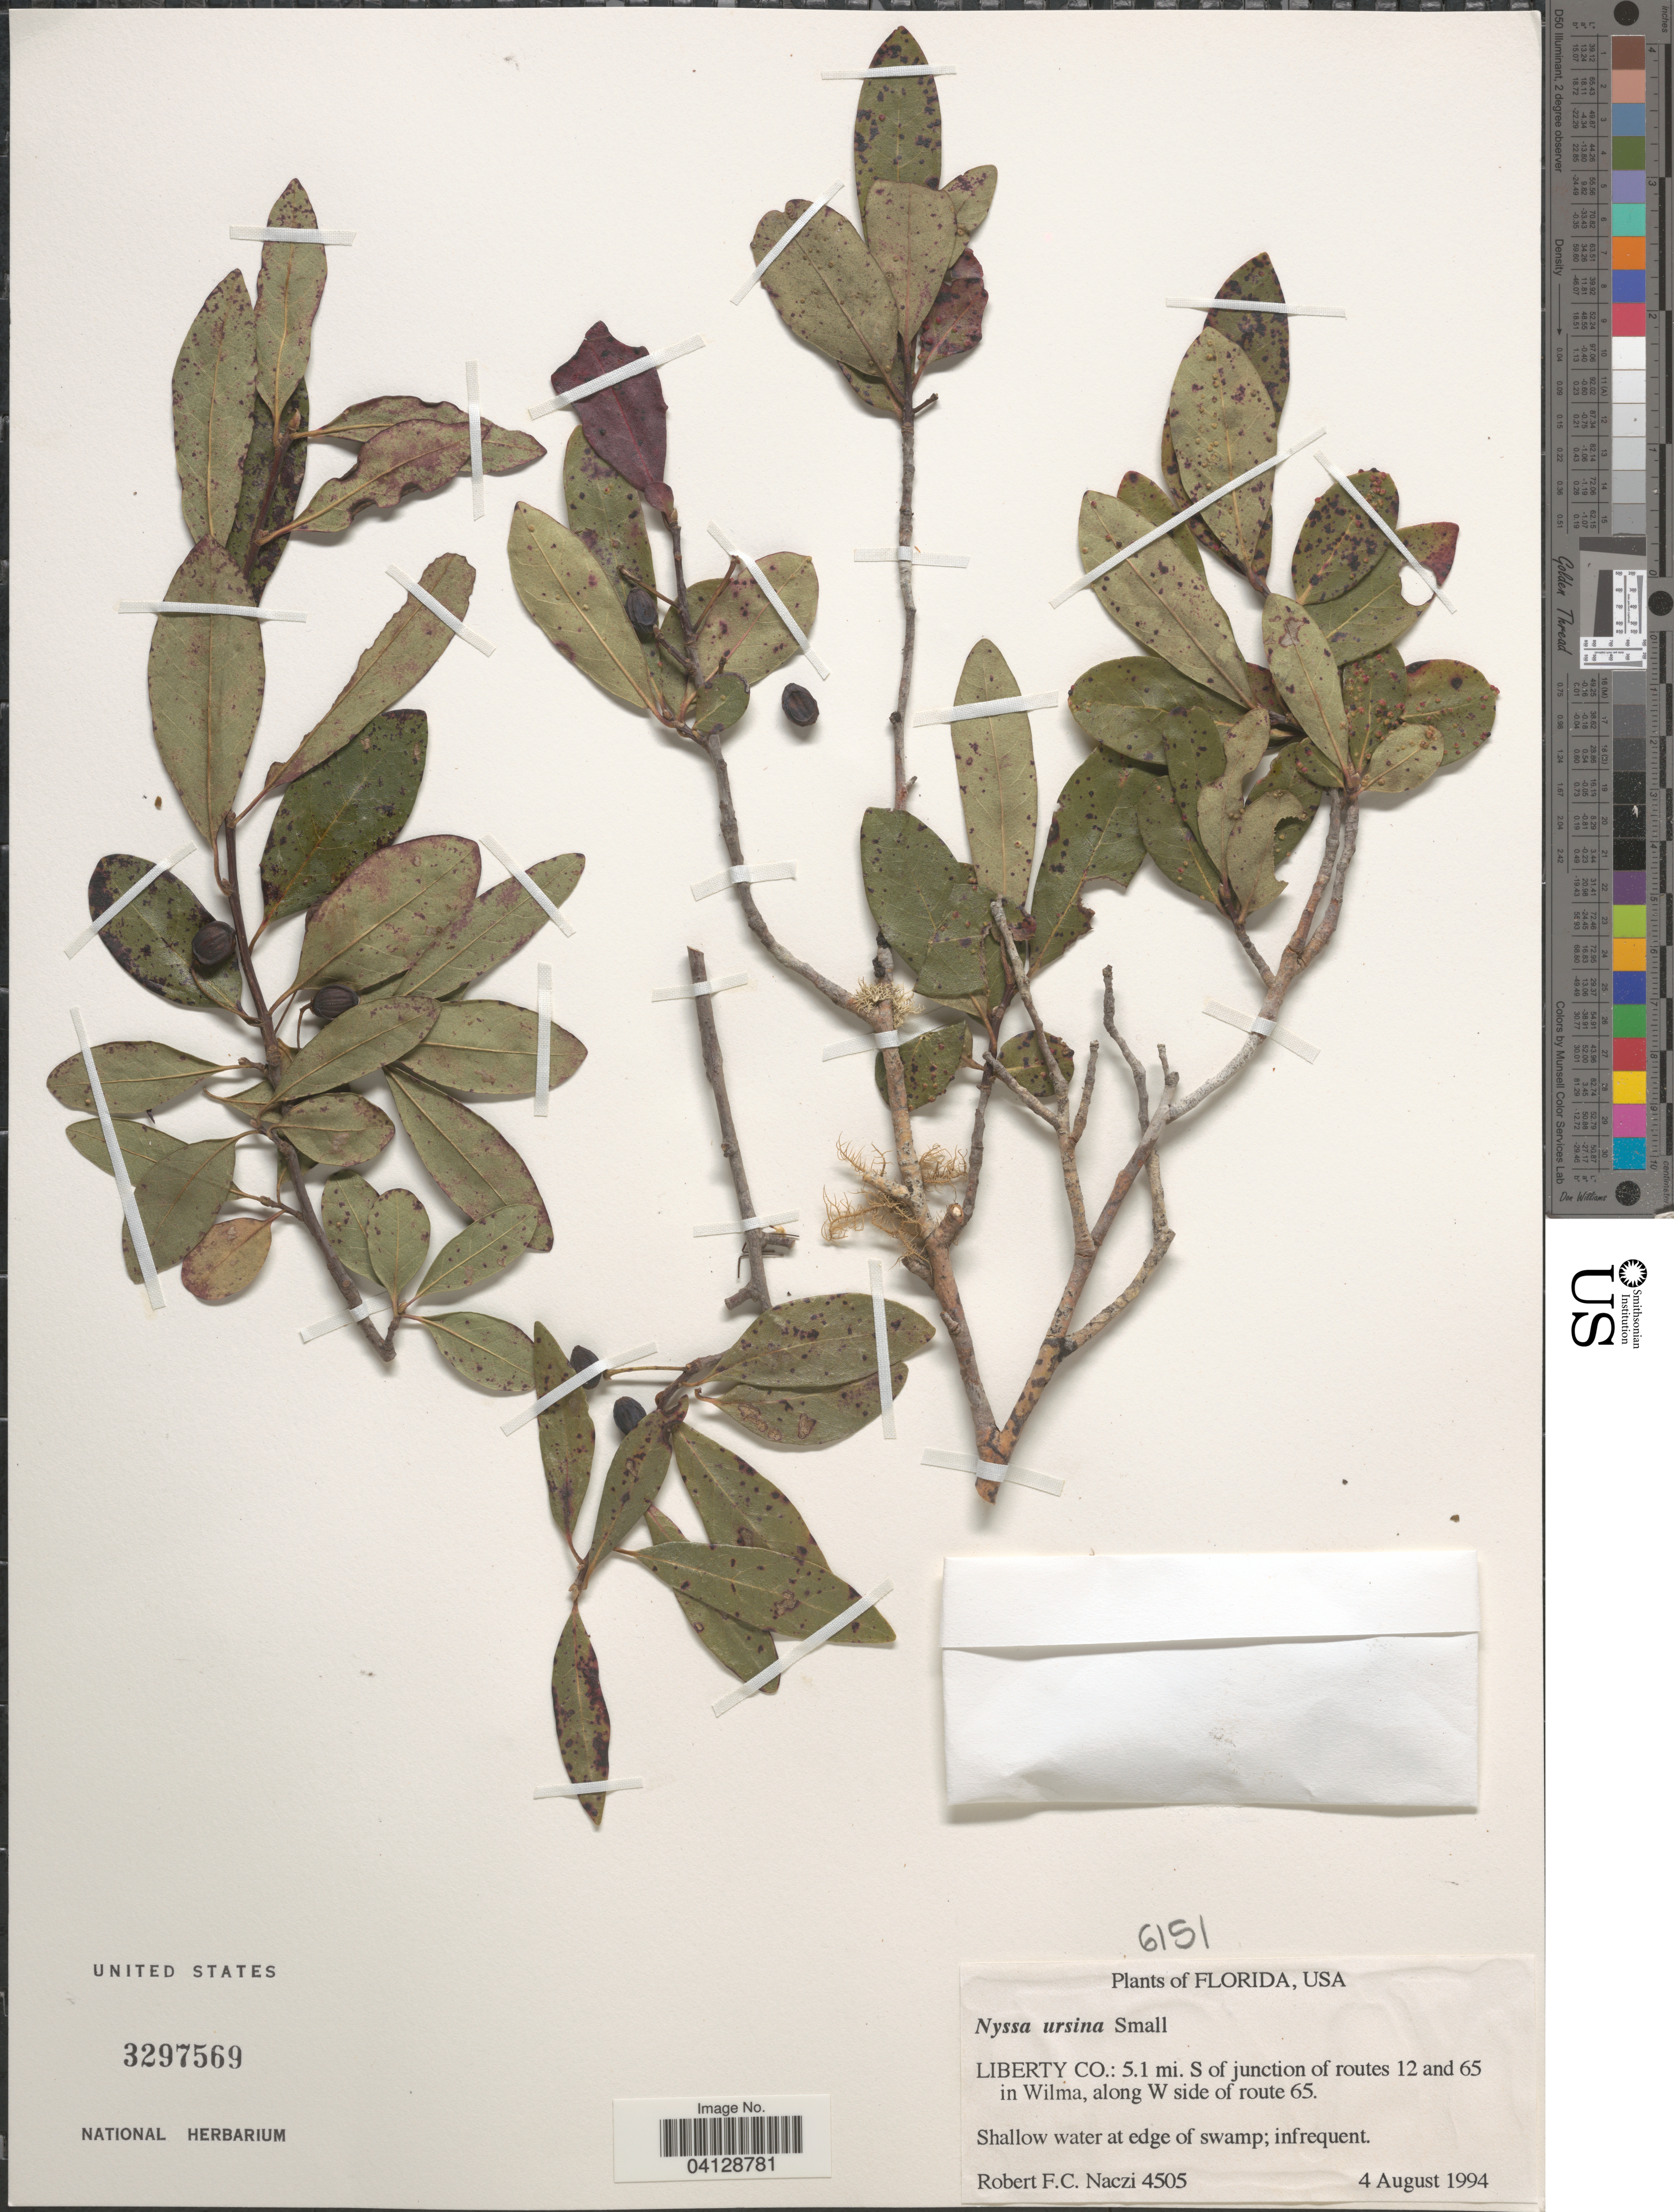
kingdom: Plantae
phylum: Tracheophyta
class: Magnoliopsida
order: Cornales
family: Nyssaceae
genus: Nyssa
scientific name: Nyssa ursina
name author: Small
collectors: R. F. C. Naczi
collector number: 4505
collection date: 1994-08-04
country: United States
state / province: Florida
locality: Liberty Co.: 5.1 mi. S of junction of routes 12 and 65 in Wilma, along W side of route 65.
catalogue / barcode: US 3297569